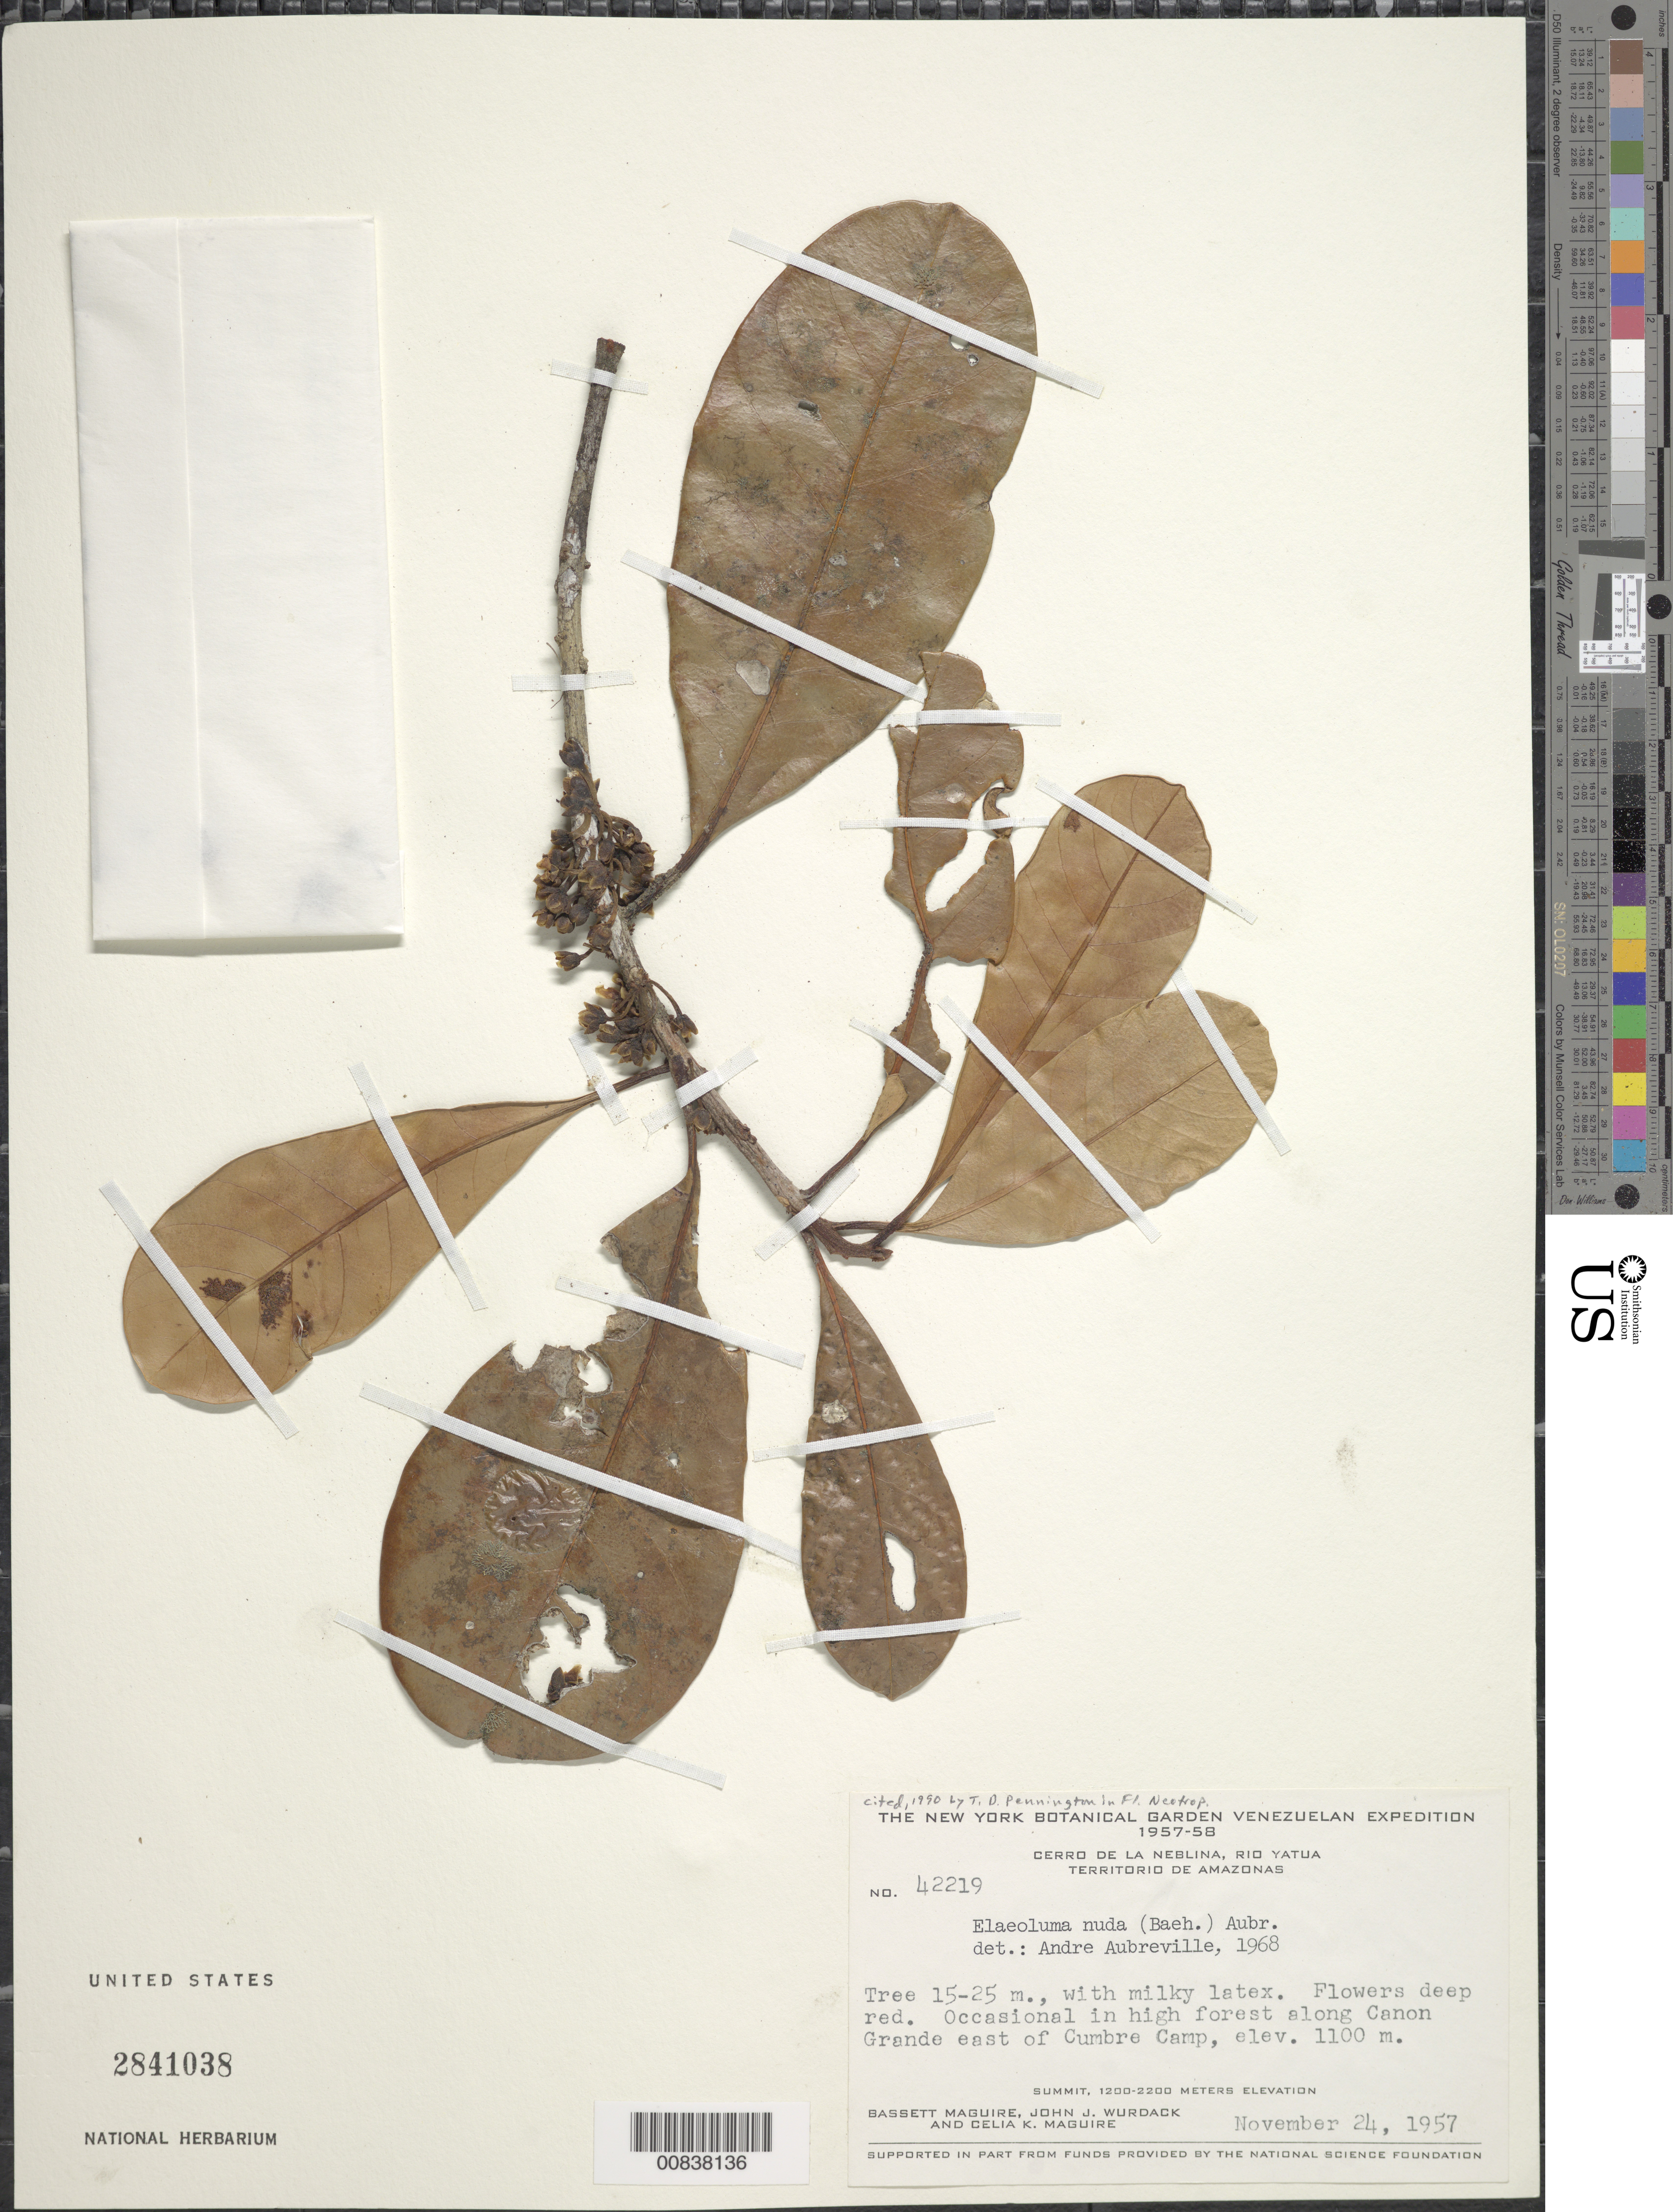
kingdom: Plantae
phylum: Tracheophyta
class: Magnoliopsida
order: Ericales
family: Sapotaceae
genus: Elaeoluma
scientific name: Elaeoluma nuda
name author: (Baehni) Aubrév.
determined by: Aubréville, André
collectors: B. Maguire, J. J. Wurdack & C. K. Maguire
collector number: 42219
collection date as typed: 24-Nov-57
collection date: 1957-11-24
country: Venezuela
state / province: Amazonas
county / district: Río Negro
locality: Cerro de la Neblina, Río Yatua, along Cañon Grande, E of Cumbre Camp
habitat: High forest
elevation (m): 1100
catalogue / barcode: US 2841038